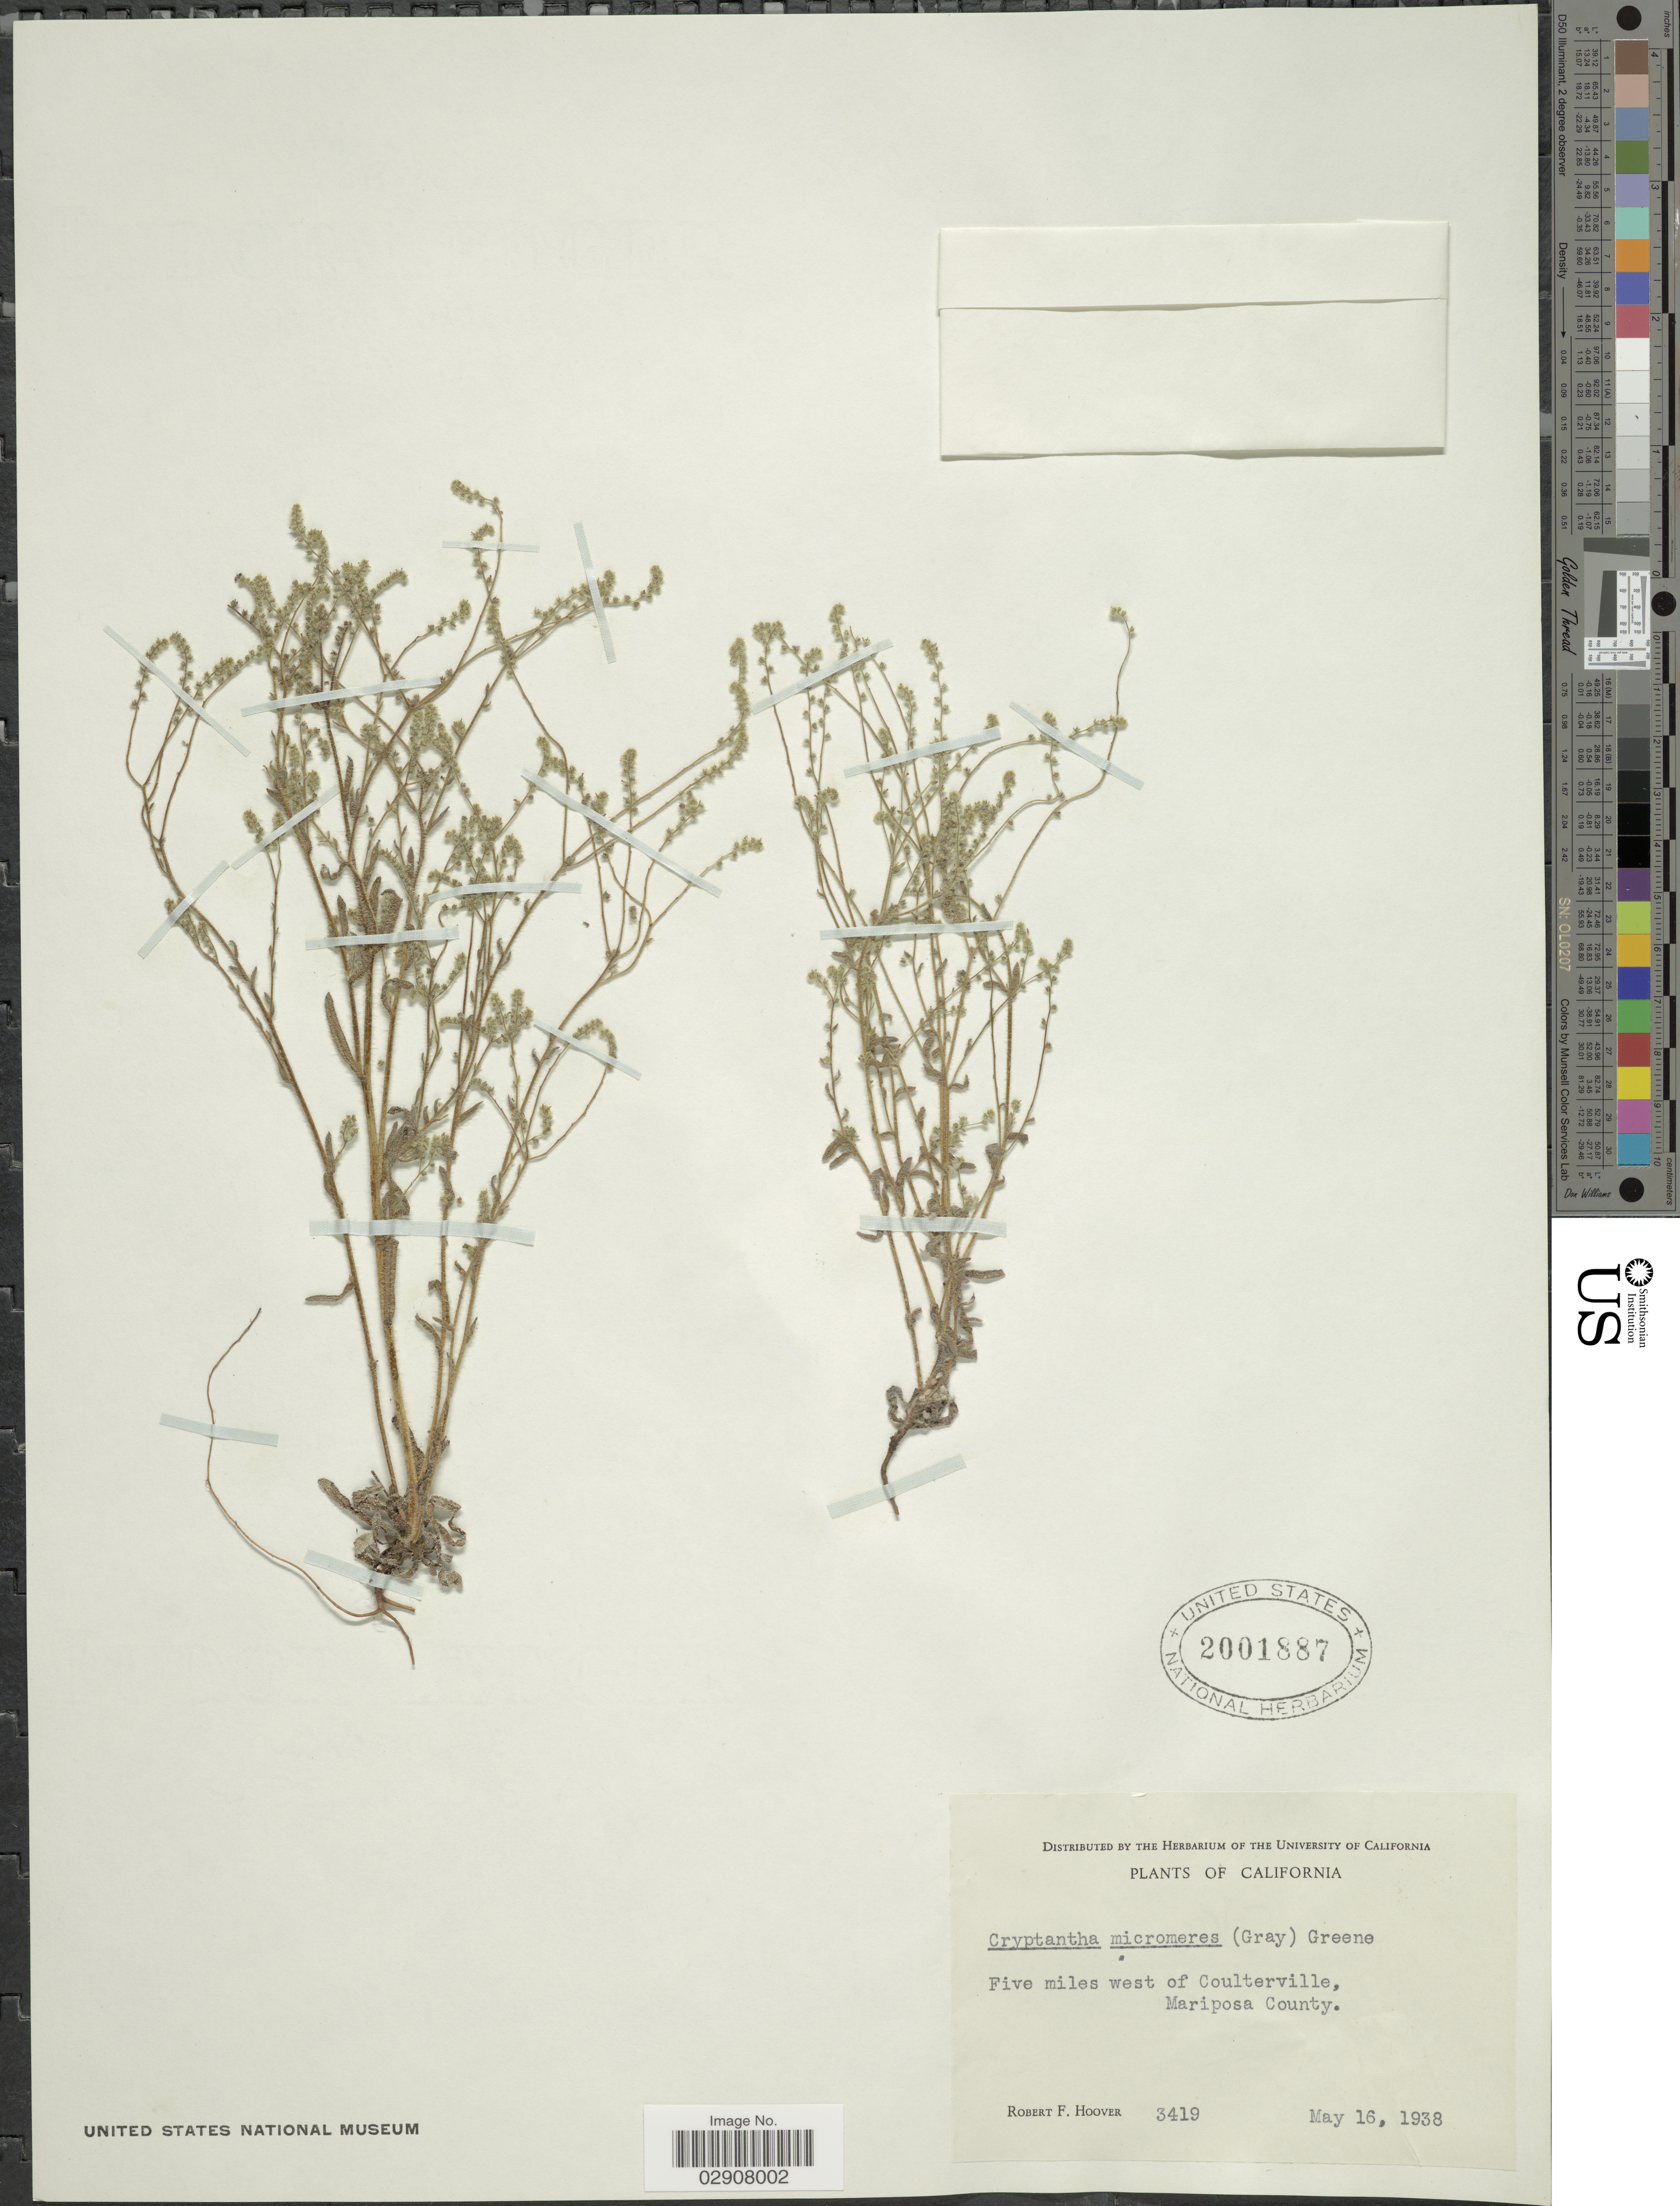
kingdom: Plantae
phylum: Tracheophyta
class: Magnoliopsida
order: Boraginales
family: Boraginaceae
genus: Cryptantha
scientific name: Cryptantha micromeres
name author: (A. Gray) S.W. Greene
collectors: R. F. Hoover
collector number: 3419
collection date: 1938-05-16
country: United States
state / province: California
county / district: Mariposa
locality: Five miles west of Coulterville, Mariposa County.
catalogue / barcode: US 2001887